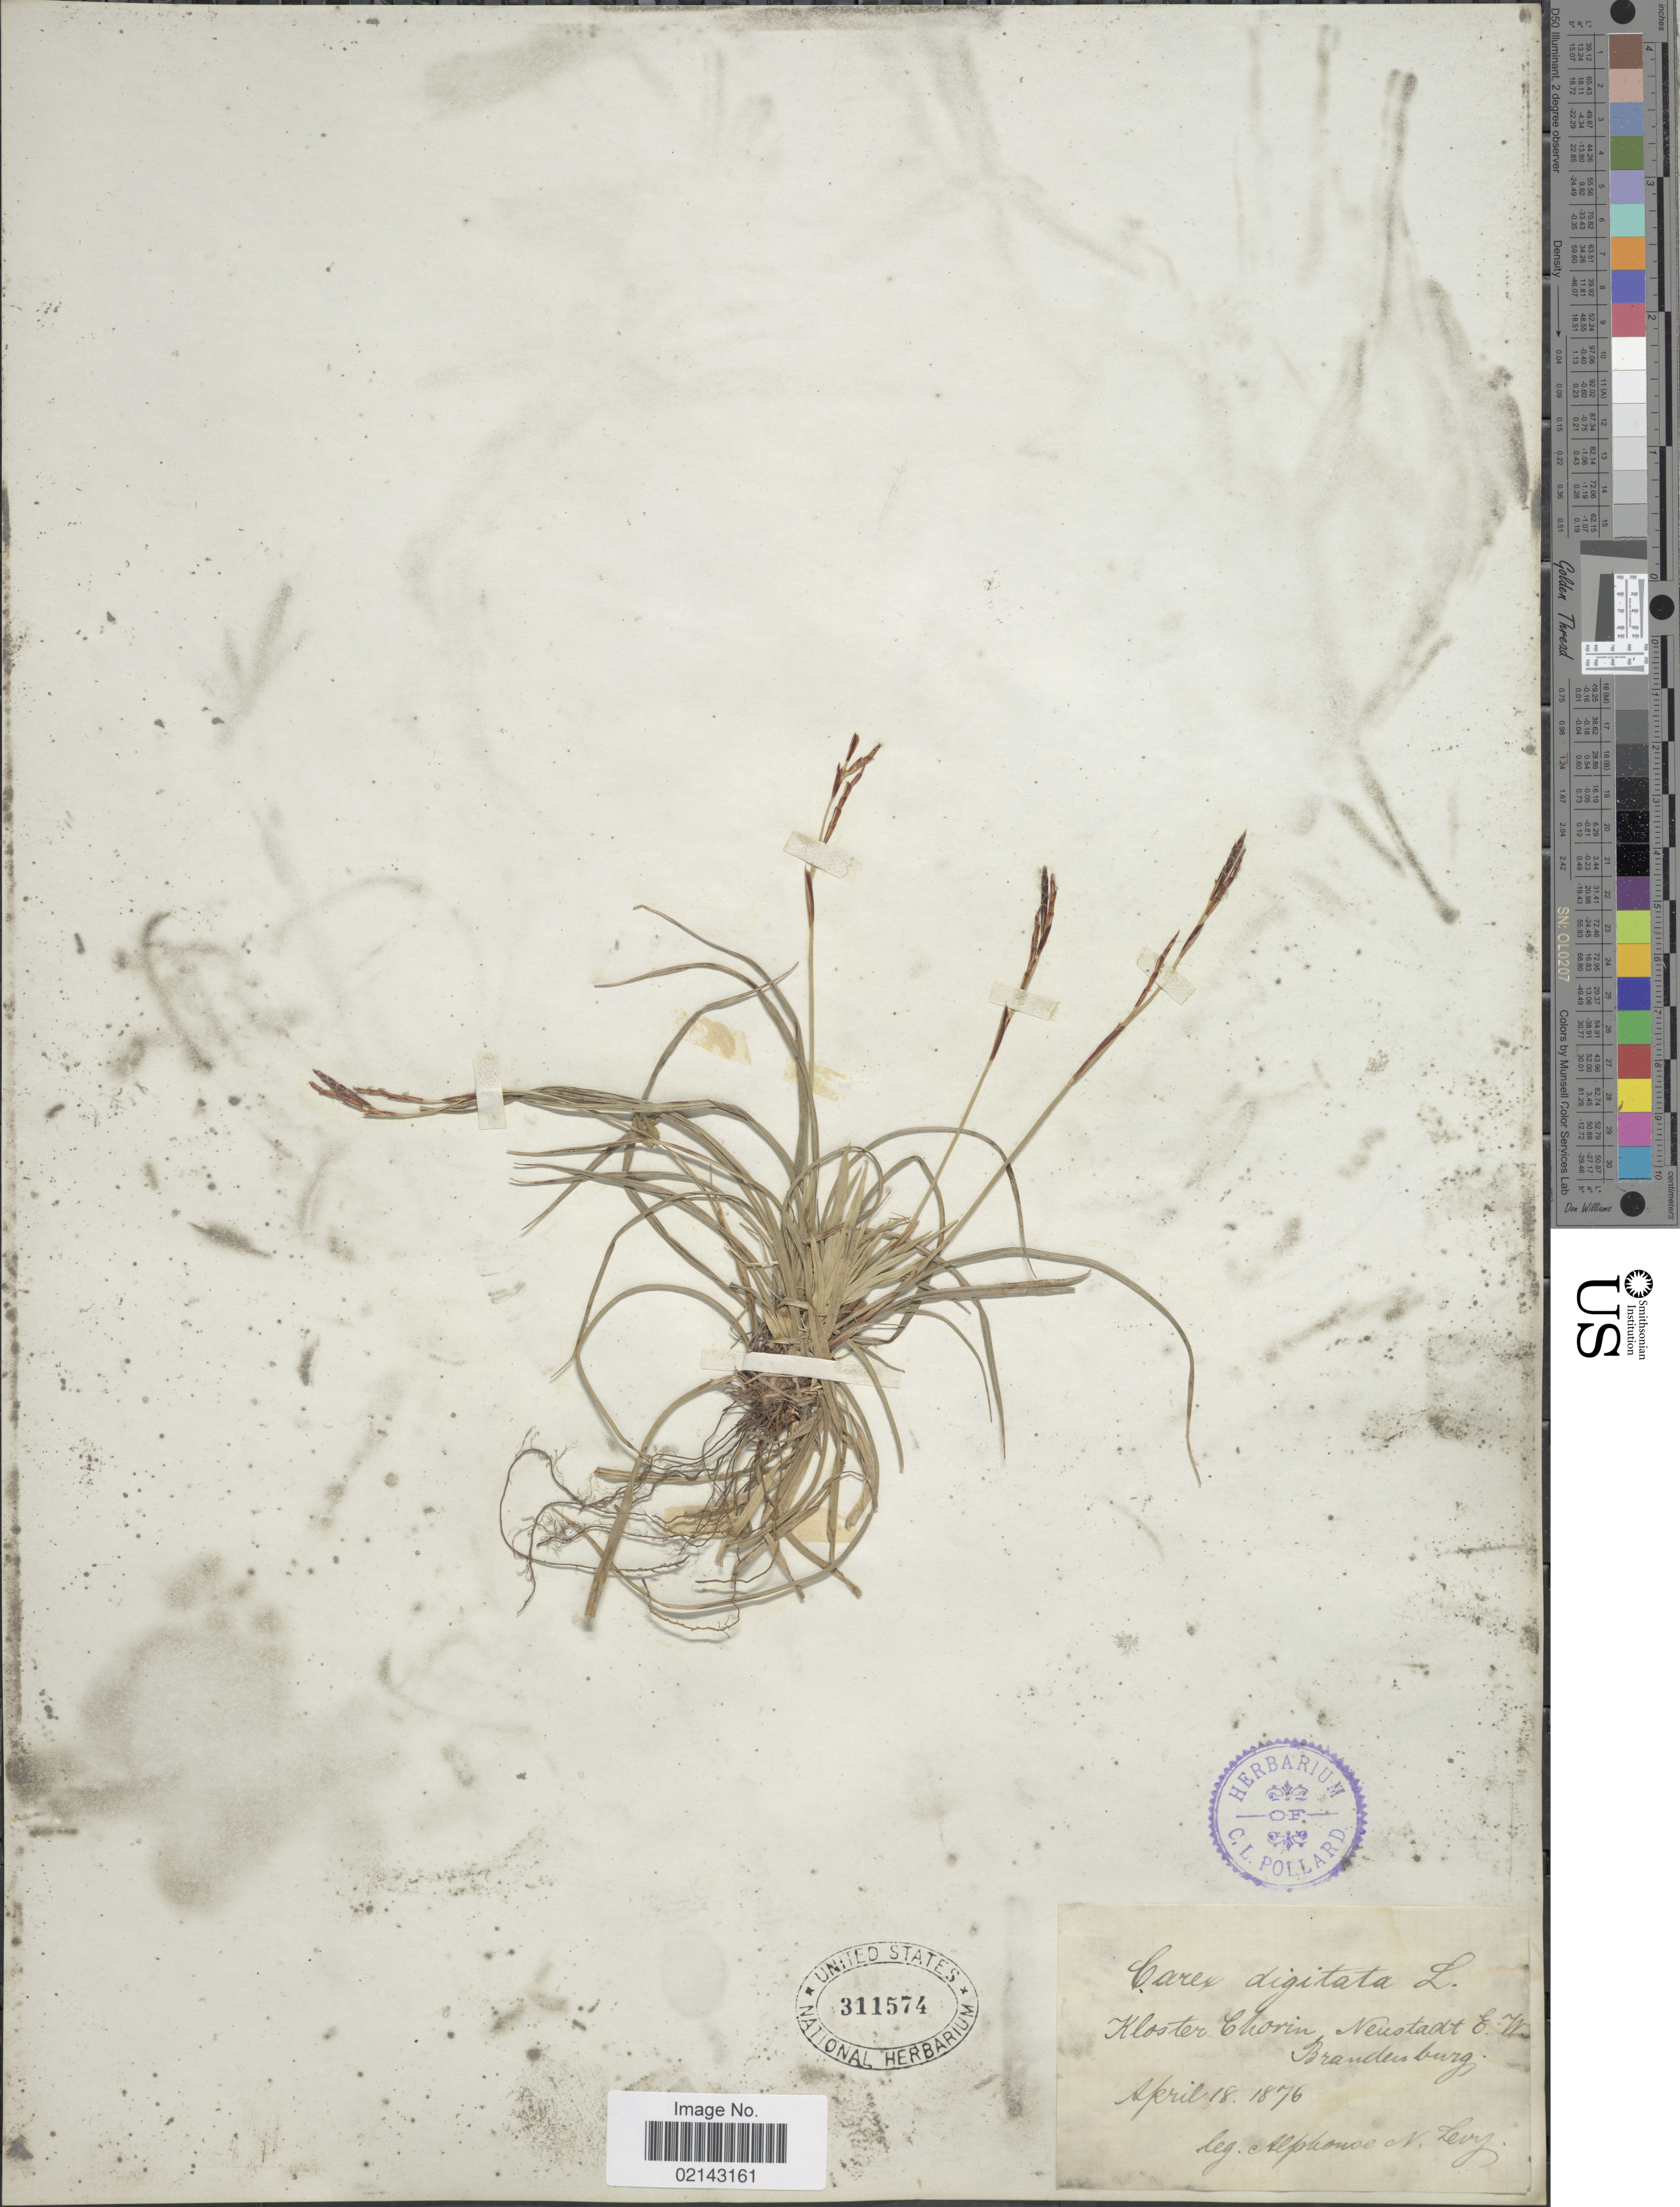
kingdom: Plantae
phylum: Tracheophyta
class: Liliopsida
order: Poales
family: Cyperaceae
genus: Carex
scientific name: Carex digitata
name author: L.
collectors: A. Levy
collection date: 1876-04-18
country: Germany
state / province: Brandenburg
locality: Kloster Chorin Neustadt E.W. Brandenburg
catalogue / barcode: US 311574